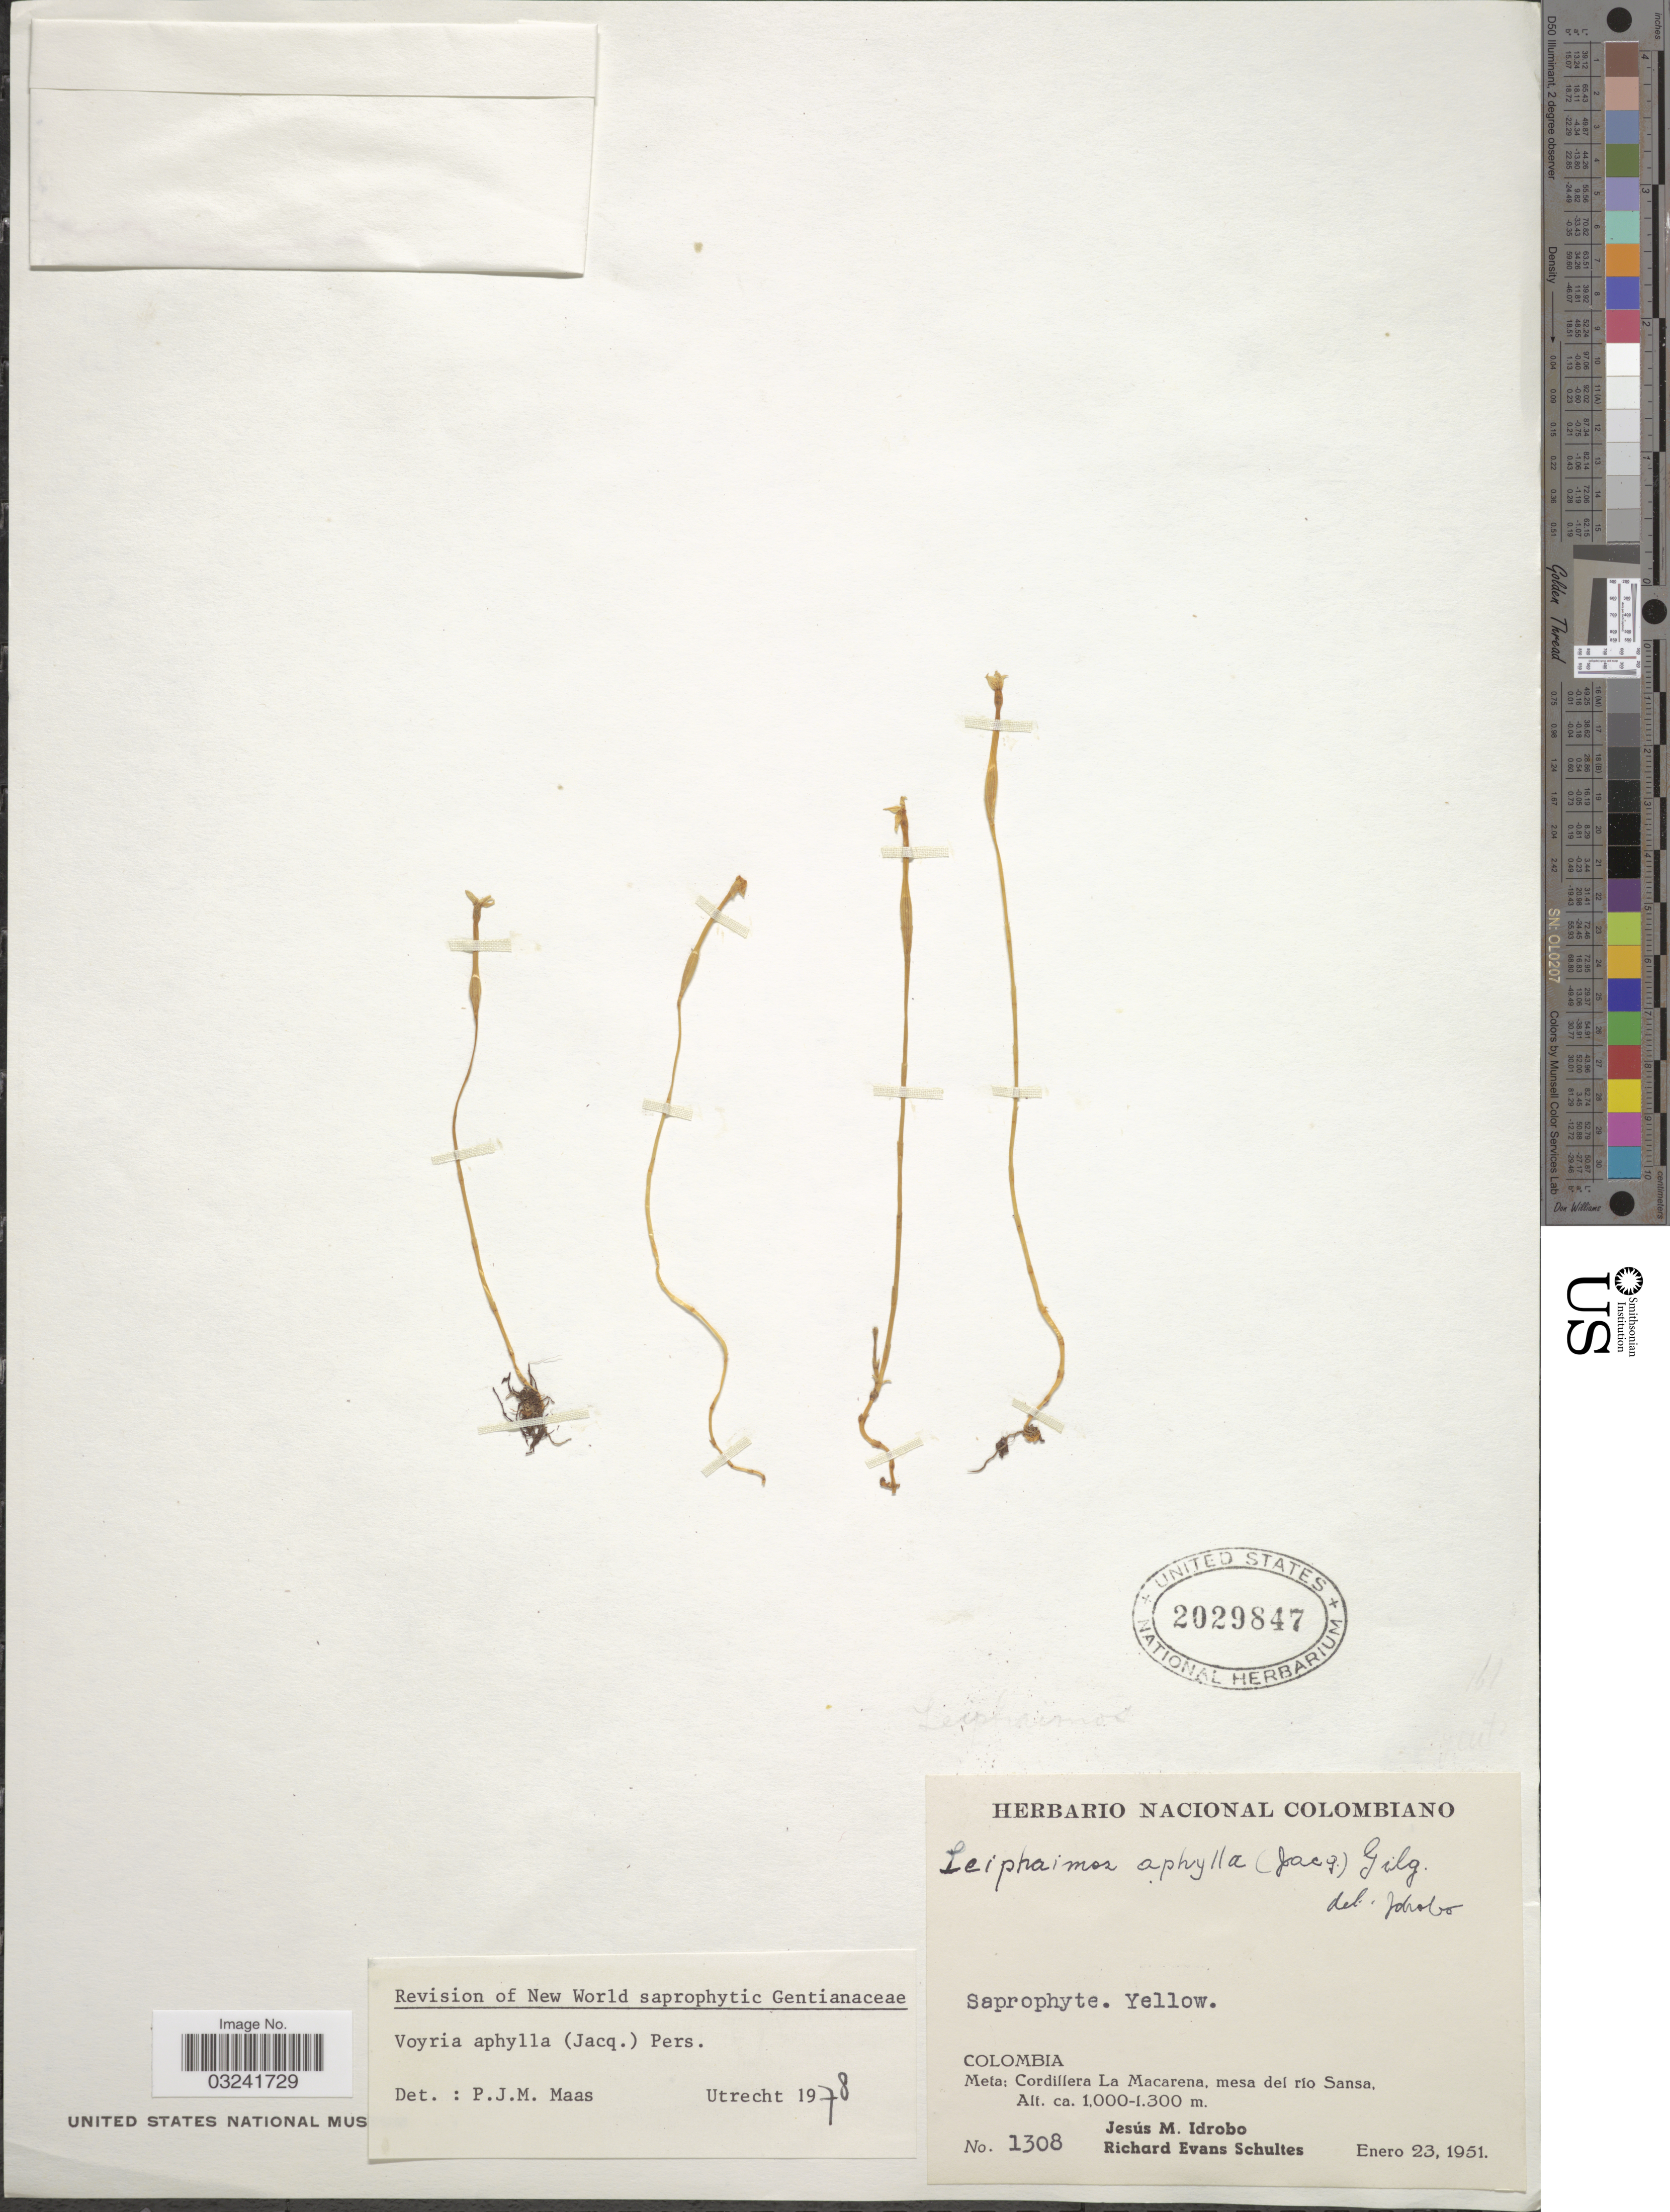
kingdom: Plantae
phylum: Tracheophyta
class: Magnoliopsida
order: Gentianales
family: Gentianaceae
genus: Voyria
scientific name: Voyria aphylla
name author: (Jacq.) Pers.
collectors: J. M. Idrobo & R. E. Schultes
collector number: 1308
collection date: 1951-01-23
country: Colombia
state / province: Meta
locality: Cordillera La Macarena, mesa del río Sansa.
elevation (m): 1000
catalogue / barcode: US 2029847